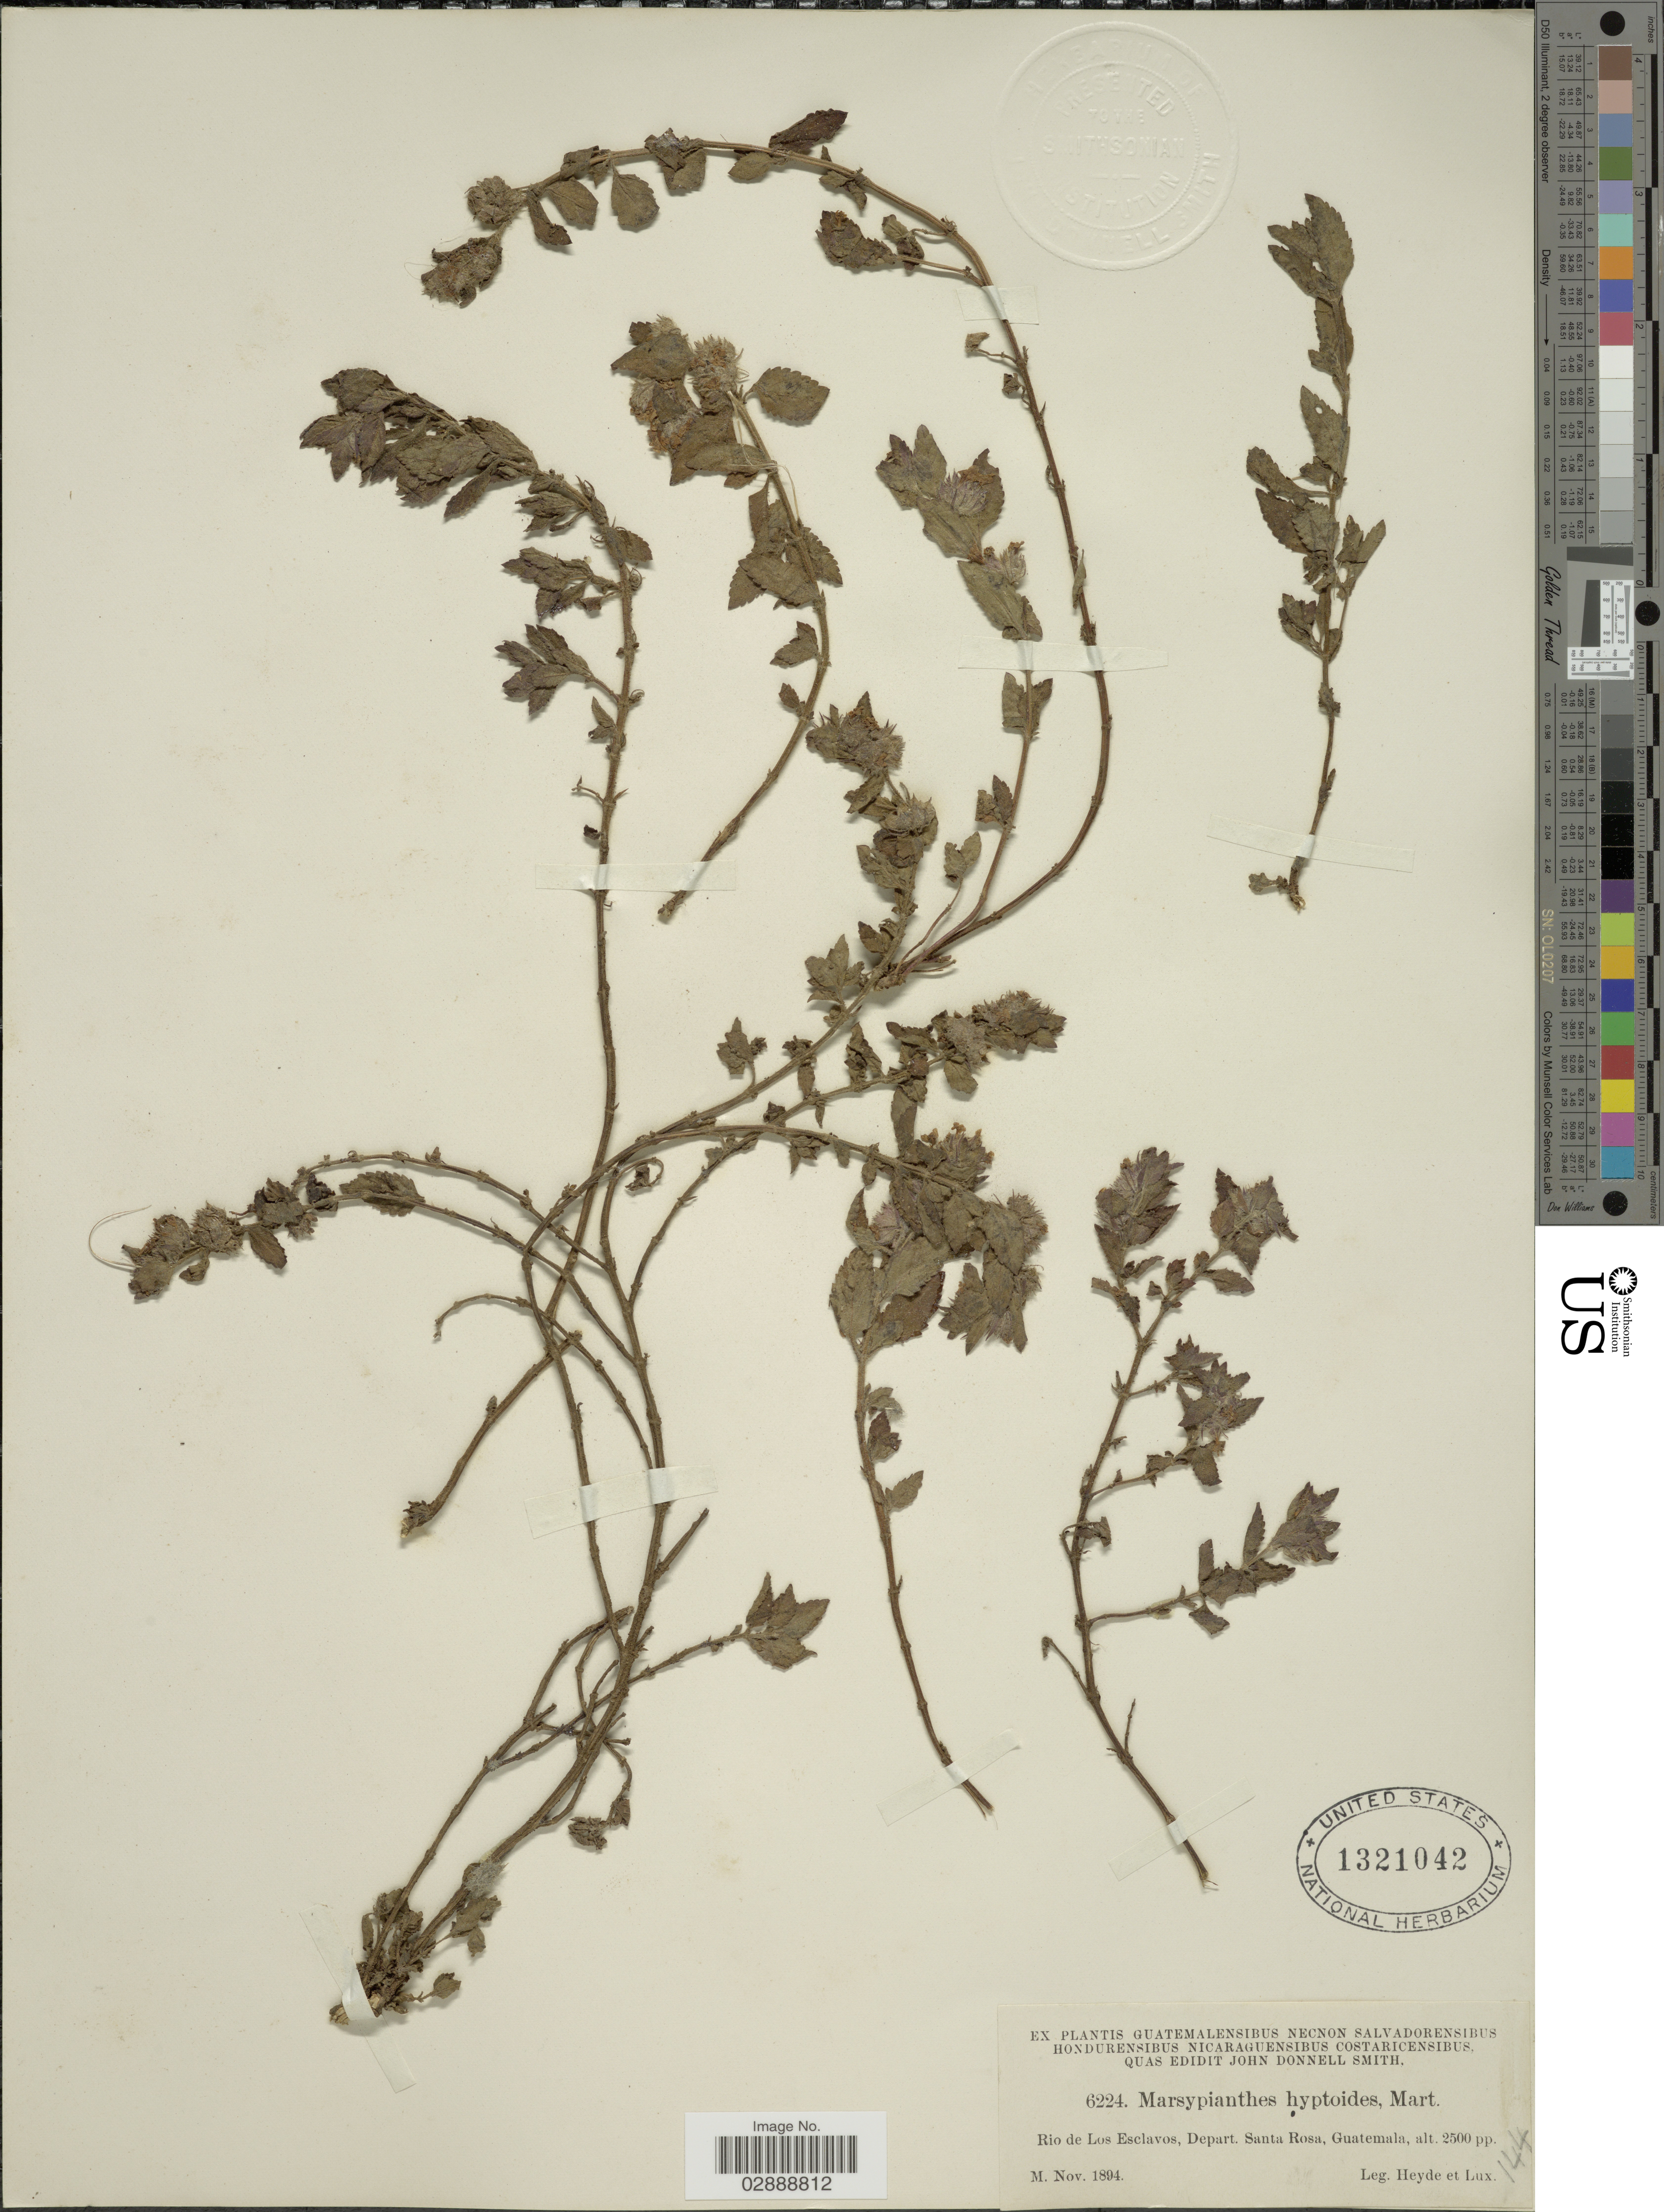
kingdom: Plantae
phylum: Tracheophyta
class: Magnoliopsida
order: Lamiales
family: Lamiaceae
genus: Marsypianthes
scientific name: Marsypianthes chamaedrys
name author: (Vahl) Kuntze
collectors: Heyde & Lux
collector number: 6224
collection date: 1894-11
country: Guatemala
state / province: Santa Rosa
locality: Rio de Los Esclavos, Depart. Santa Rosa.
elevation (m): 762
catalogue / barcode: US 1321042